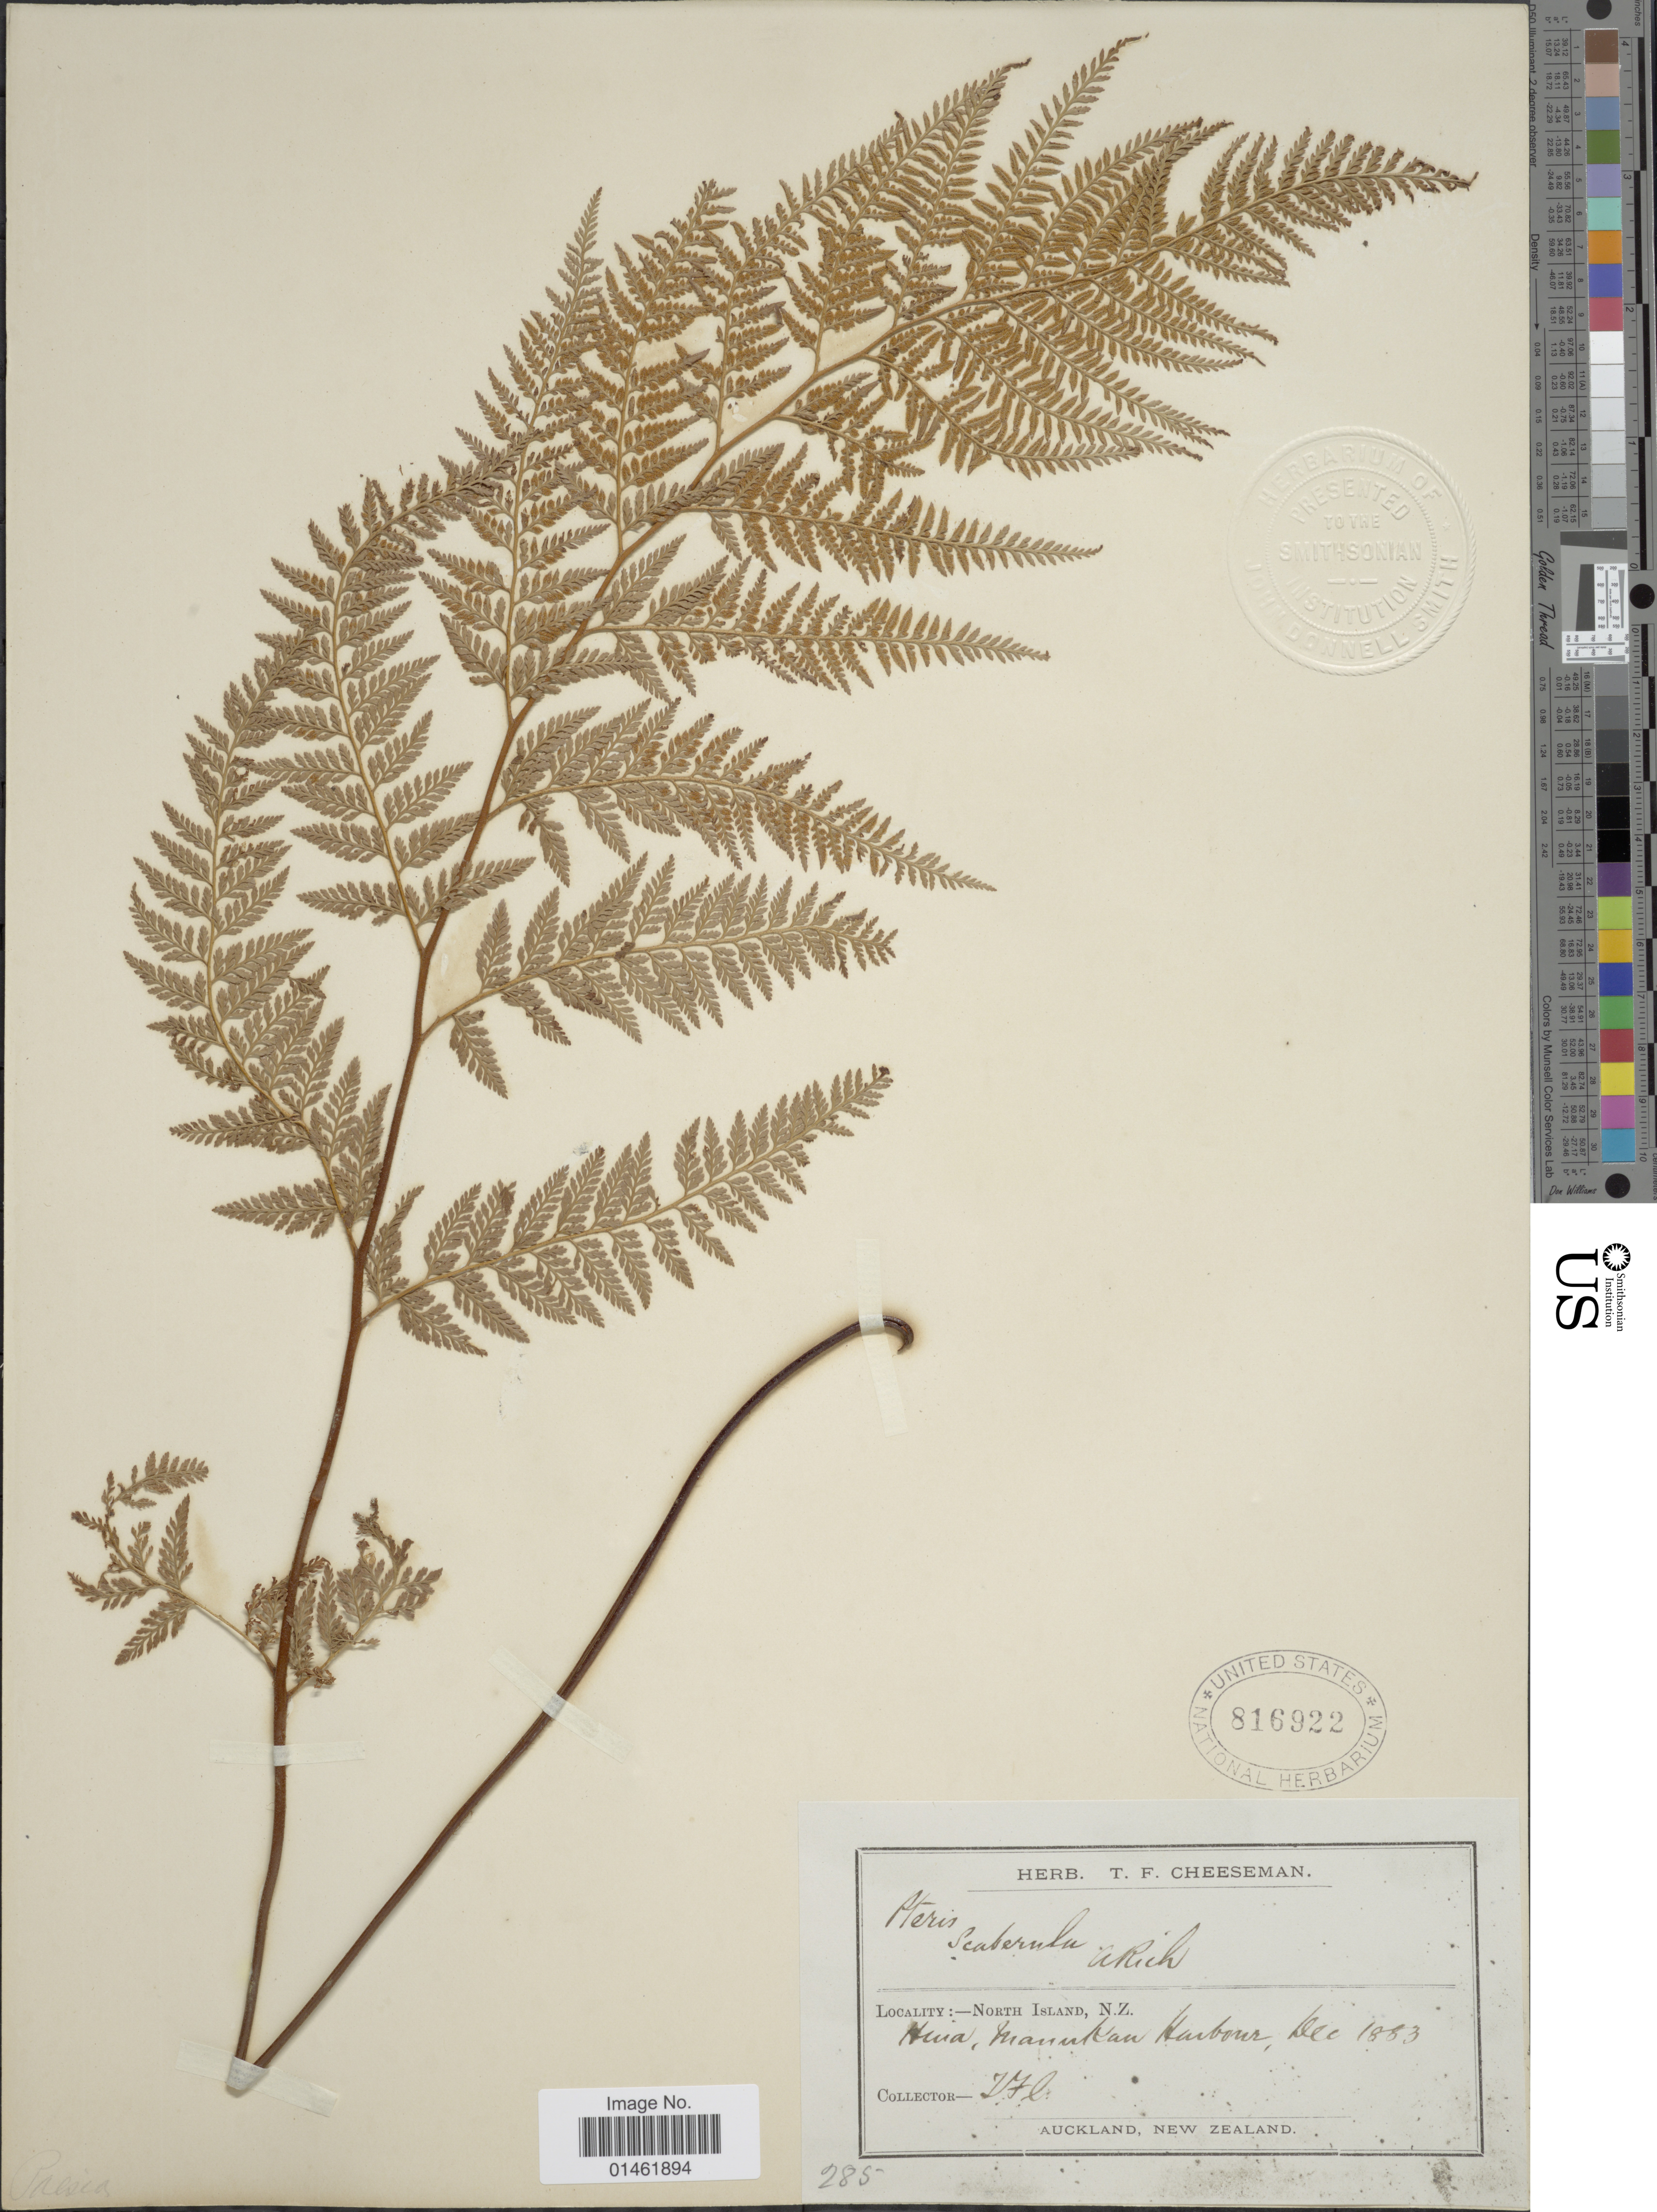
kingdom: Plantae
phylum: Tracheophyta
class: Polypodiopsida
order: Polypodiales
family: Dennstaedtiaceae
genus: Paesia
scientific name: Paesia scaberula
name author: Kuhn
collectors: T. F. Cheeseman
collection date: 1883-12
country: New Zealand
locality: North Island, N.Z., Huia, Manukau Harbour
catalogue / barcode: US 816922